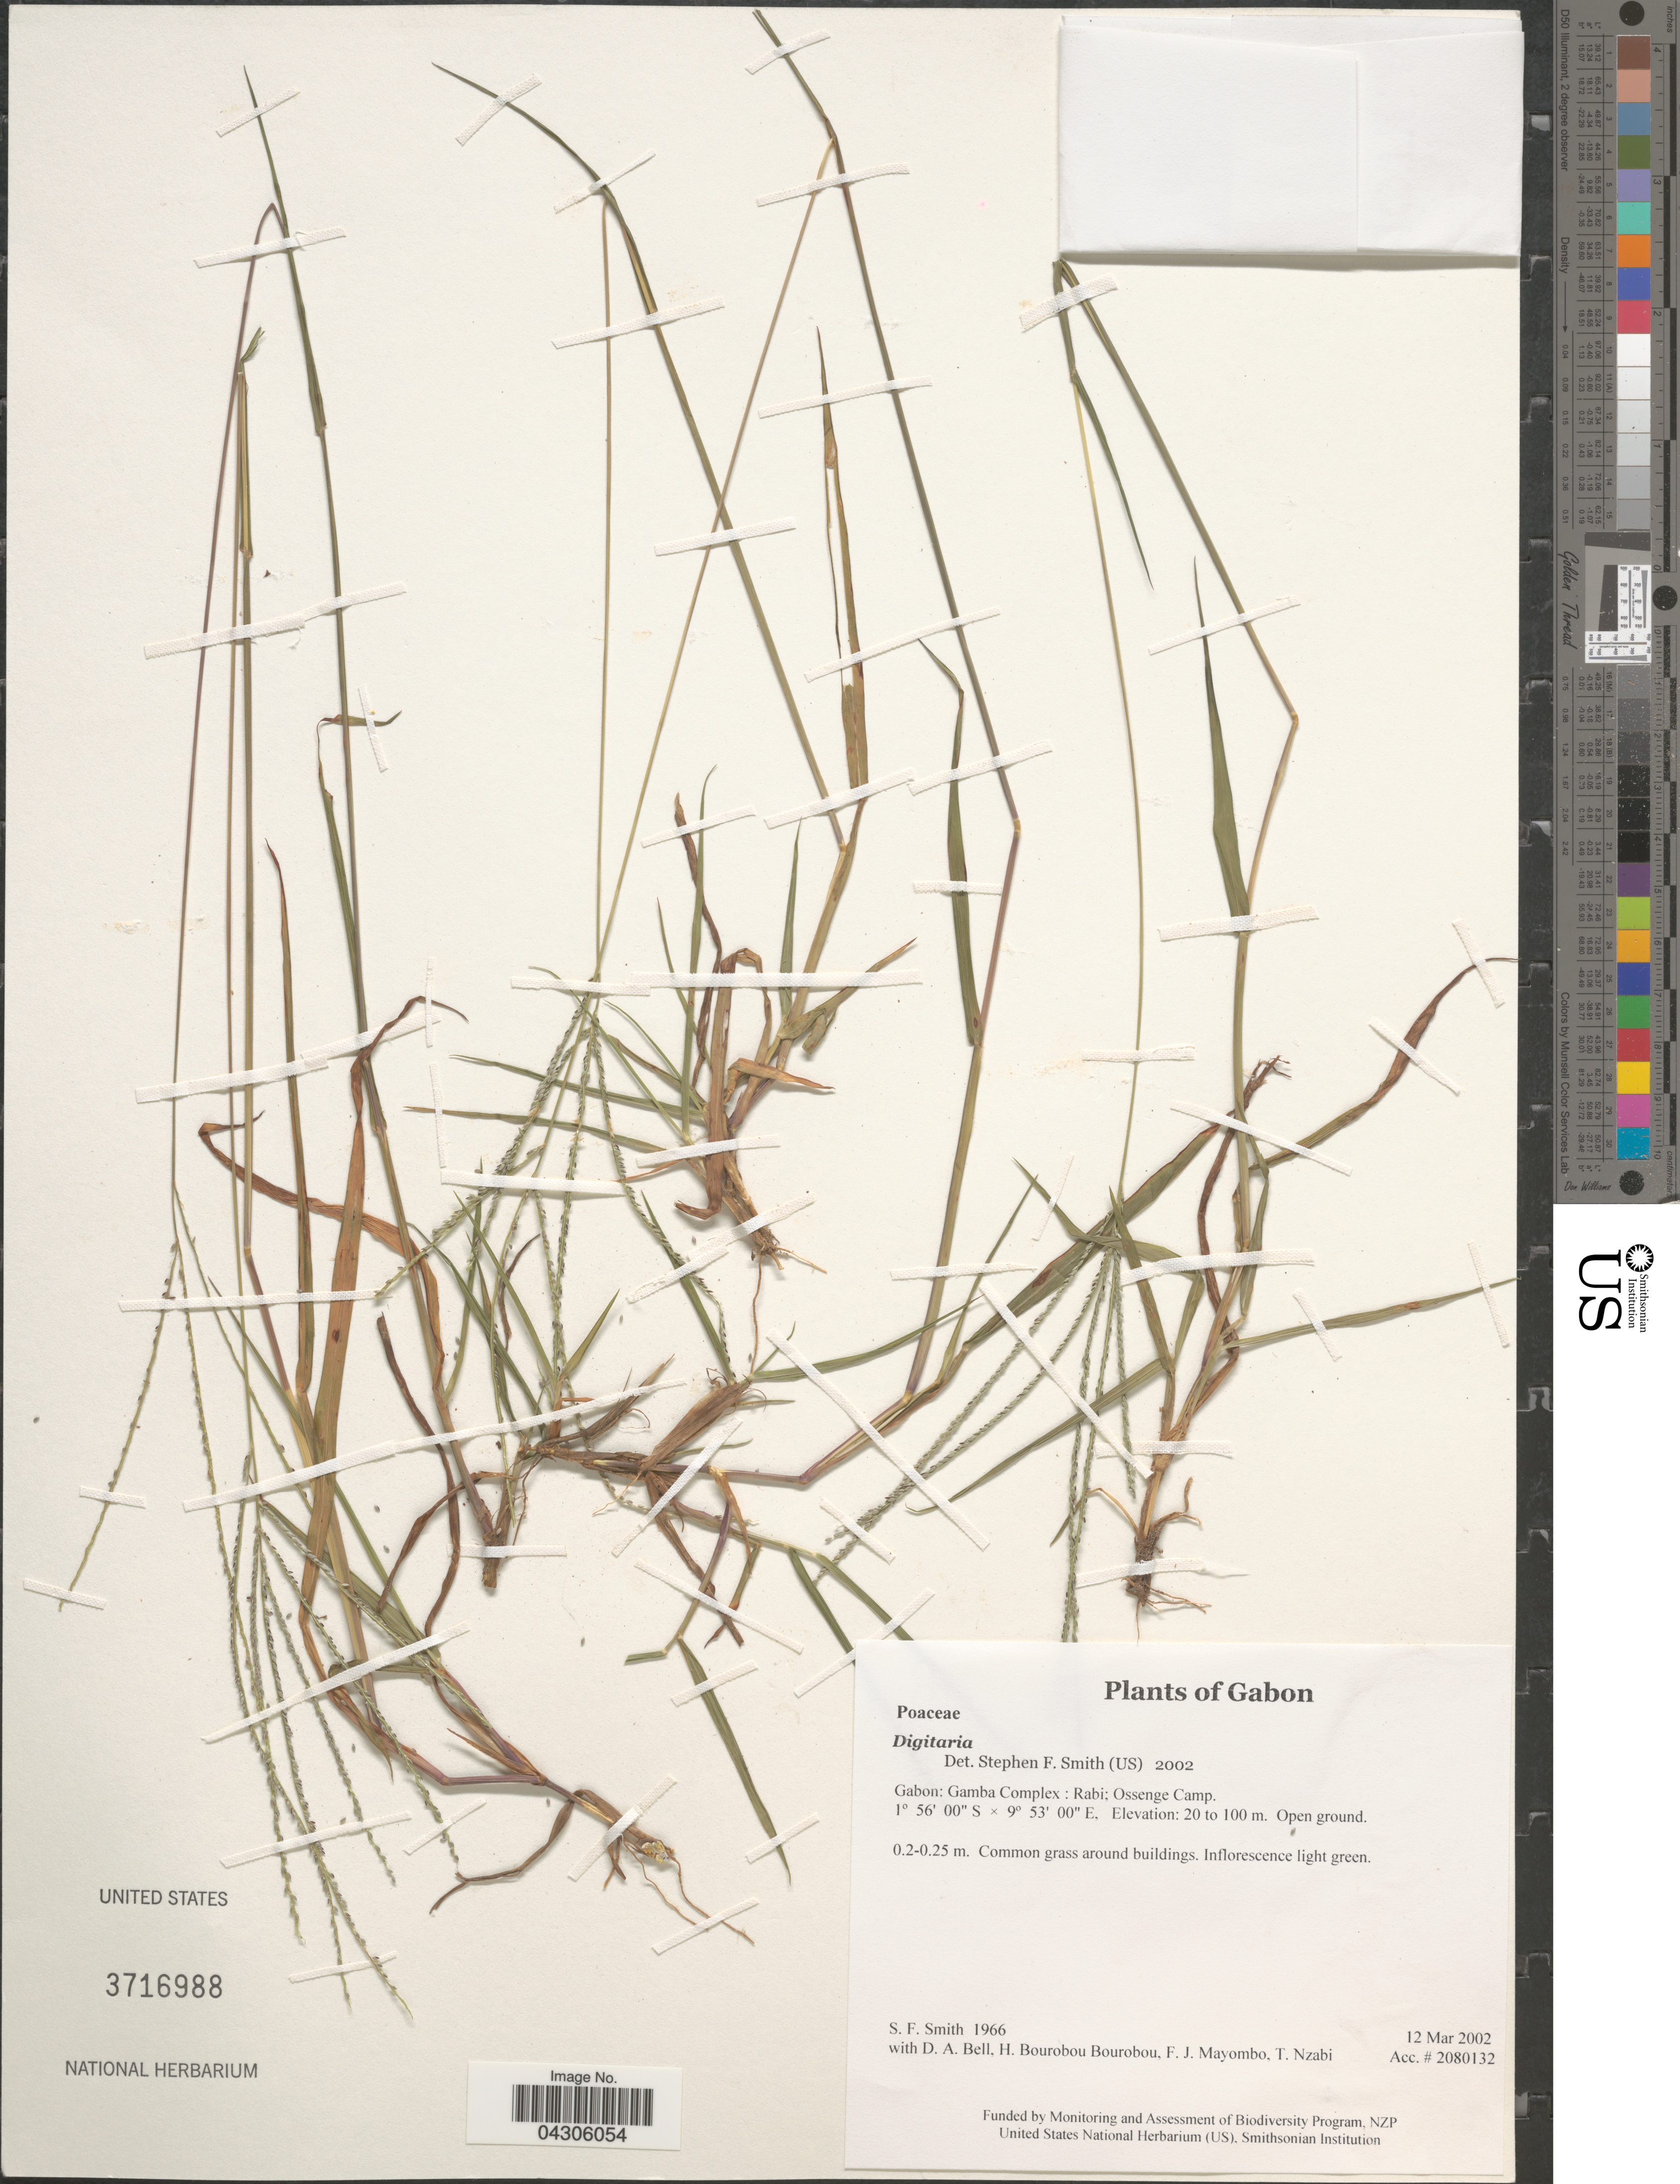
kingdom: Plantae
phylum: Tracheophyta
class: Liliopsida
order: Poales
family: Poaceae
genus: Digitaria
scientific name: Digitaria sp.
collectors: S.F. Smith, D. A. Bell, H. Bourobou Bourobou & F. J. Mayombo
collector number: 1966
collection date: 2002-03-12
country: Gabon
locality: Gamba Complex: Rabi; Ossenge Camp. Open ground.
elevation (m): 20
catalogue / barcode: US 3716988